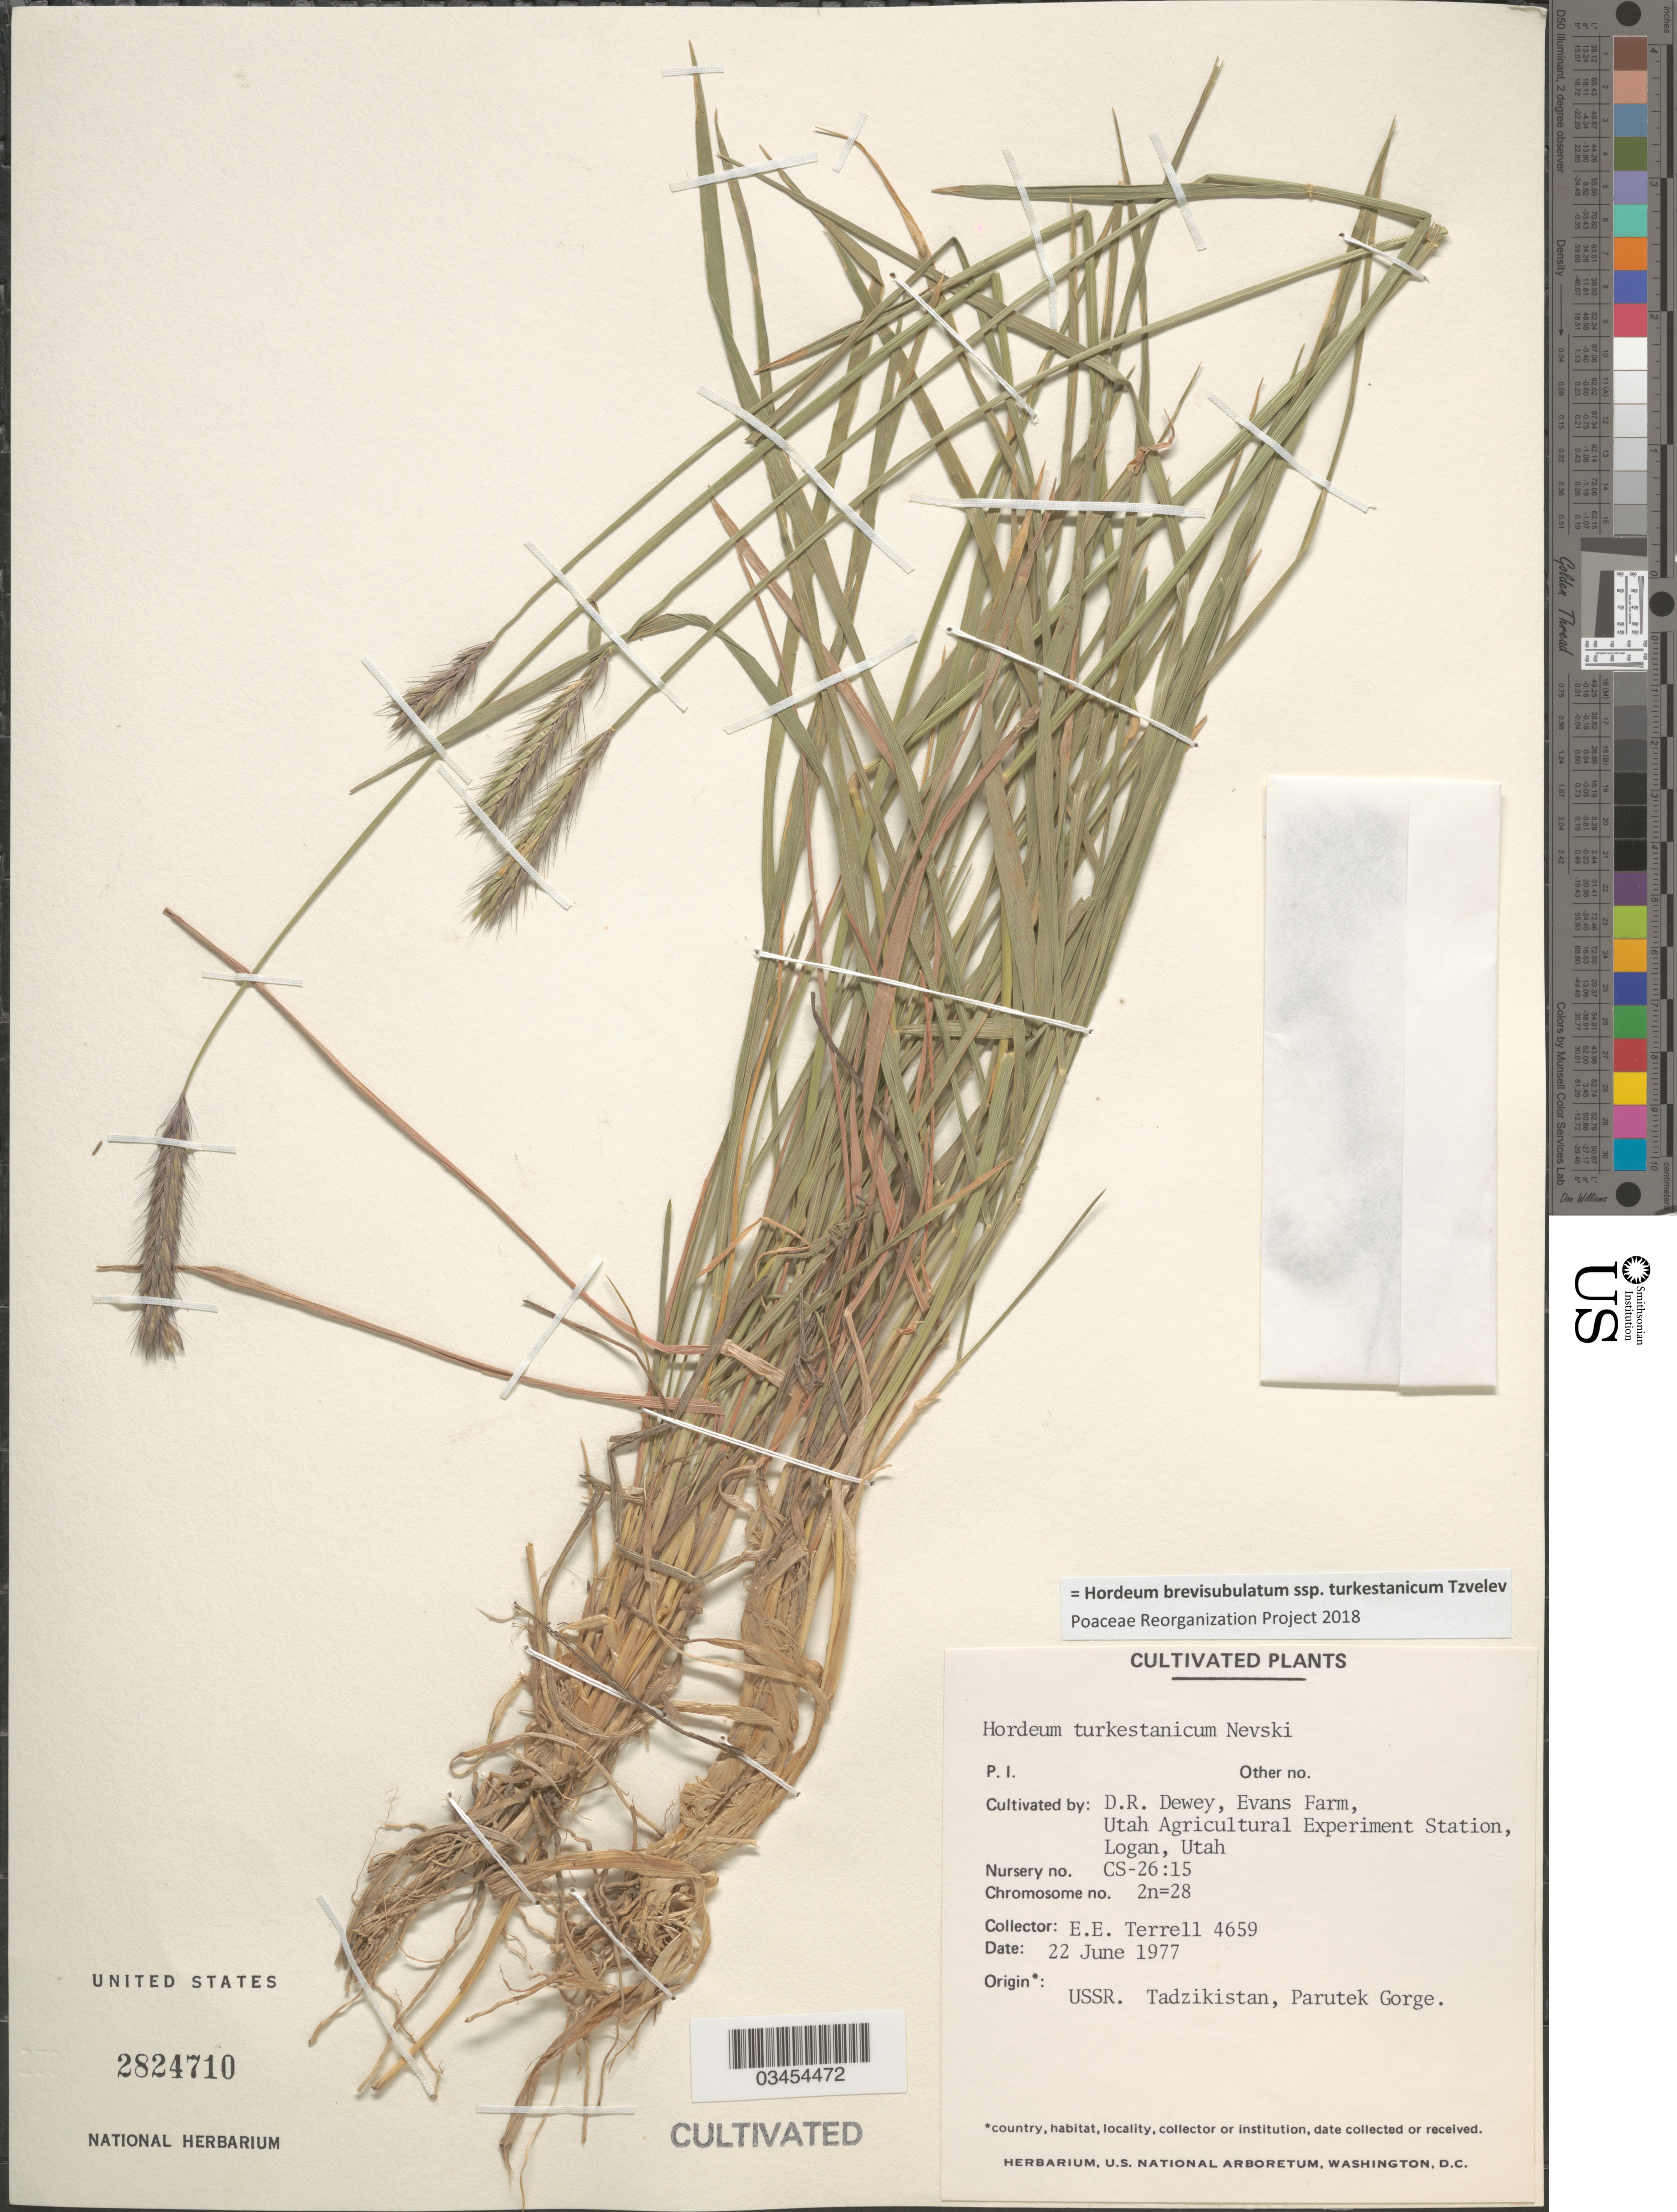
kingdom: Plantae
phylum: Tracheophyta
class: Liliopsida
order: Poales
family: Poaceae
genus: Hordeum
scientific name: Hordeum brevisubulatum subsp. turkestanicum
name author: Tzvelev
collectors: D. Dewey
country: United States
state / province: Utah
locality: Evans Farm, Utah Agricultural Experiment Station, Logan. Nursery no. CS-26:15.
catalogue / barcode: US 2824710